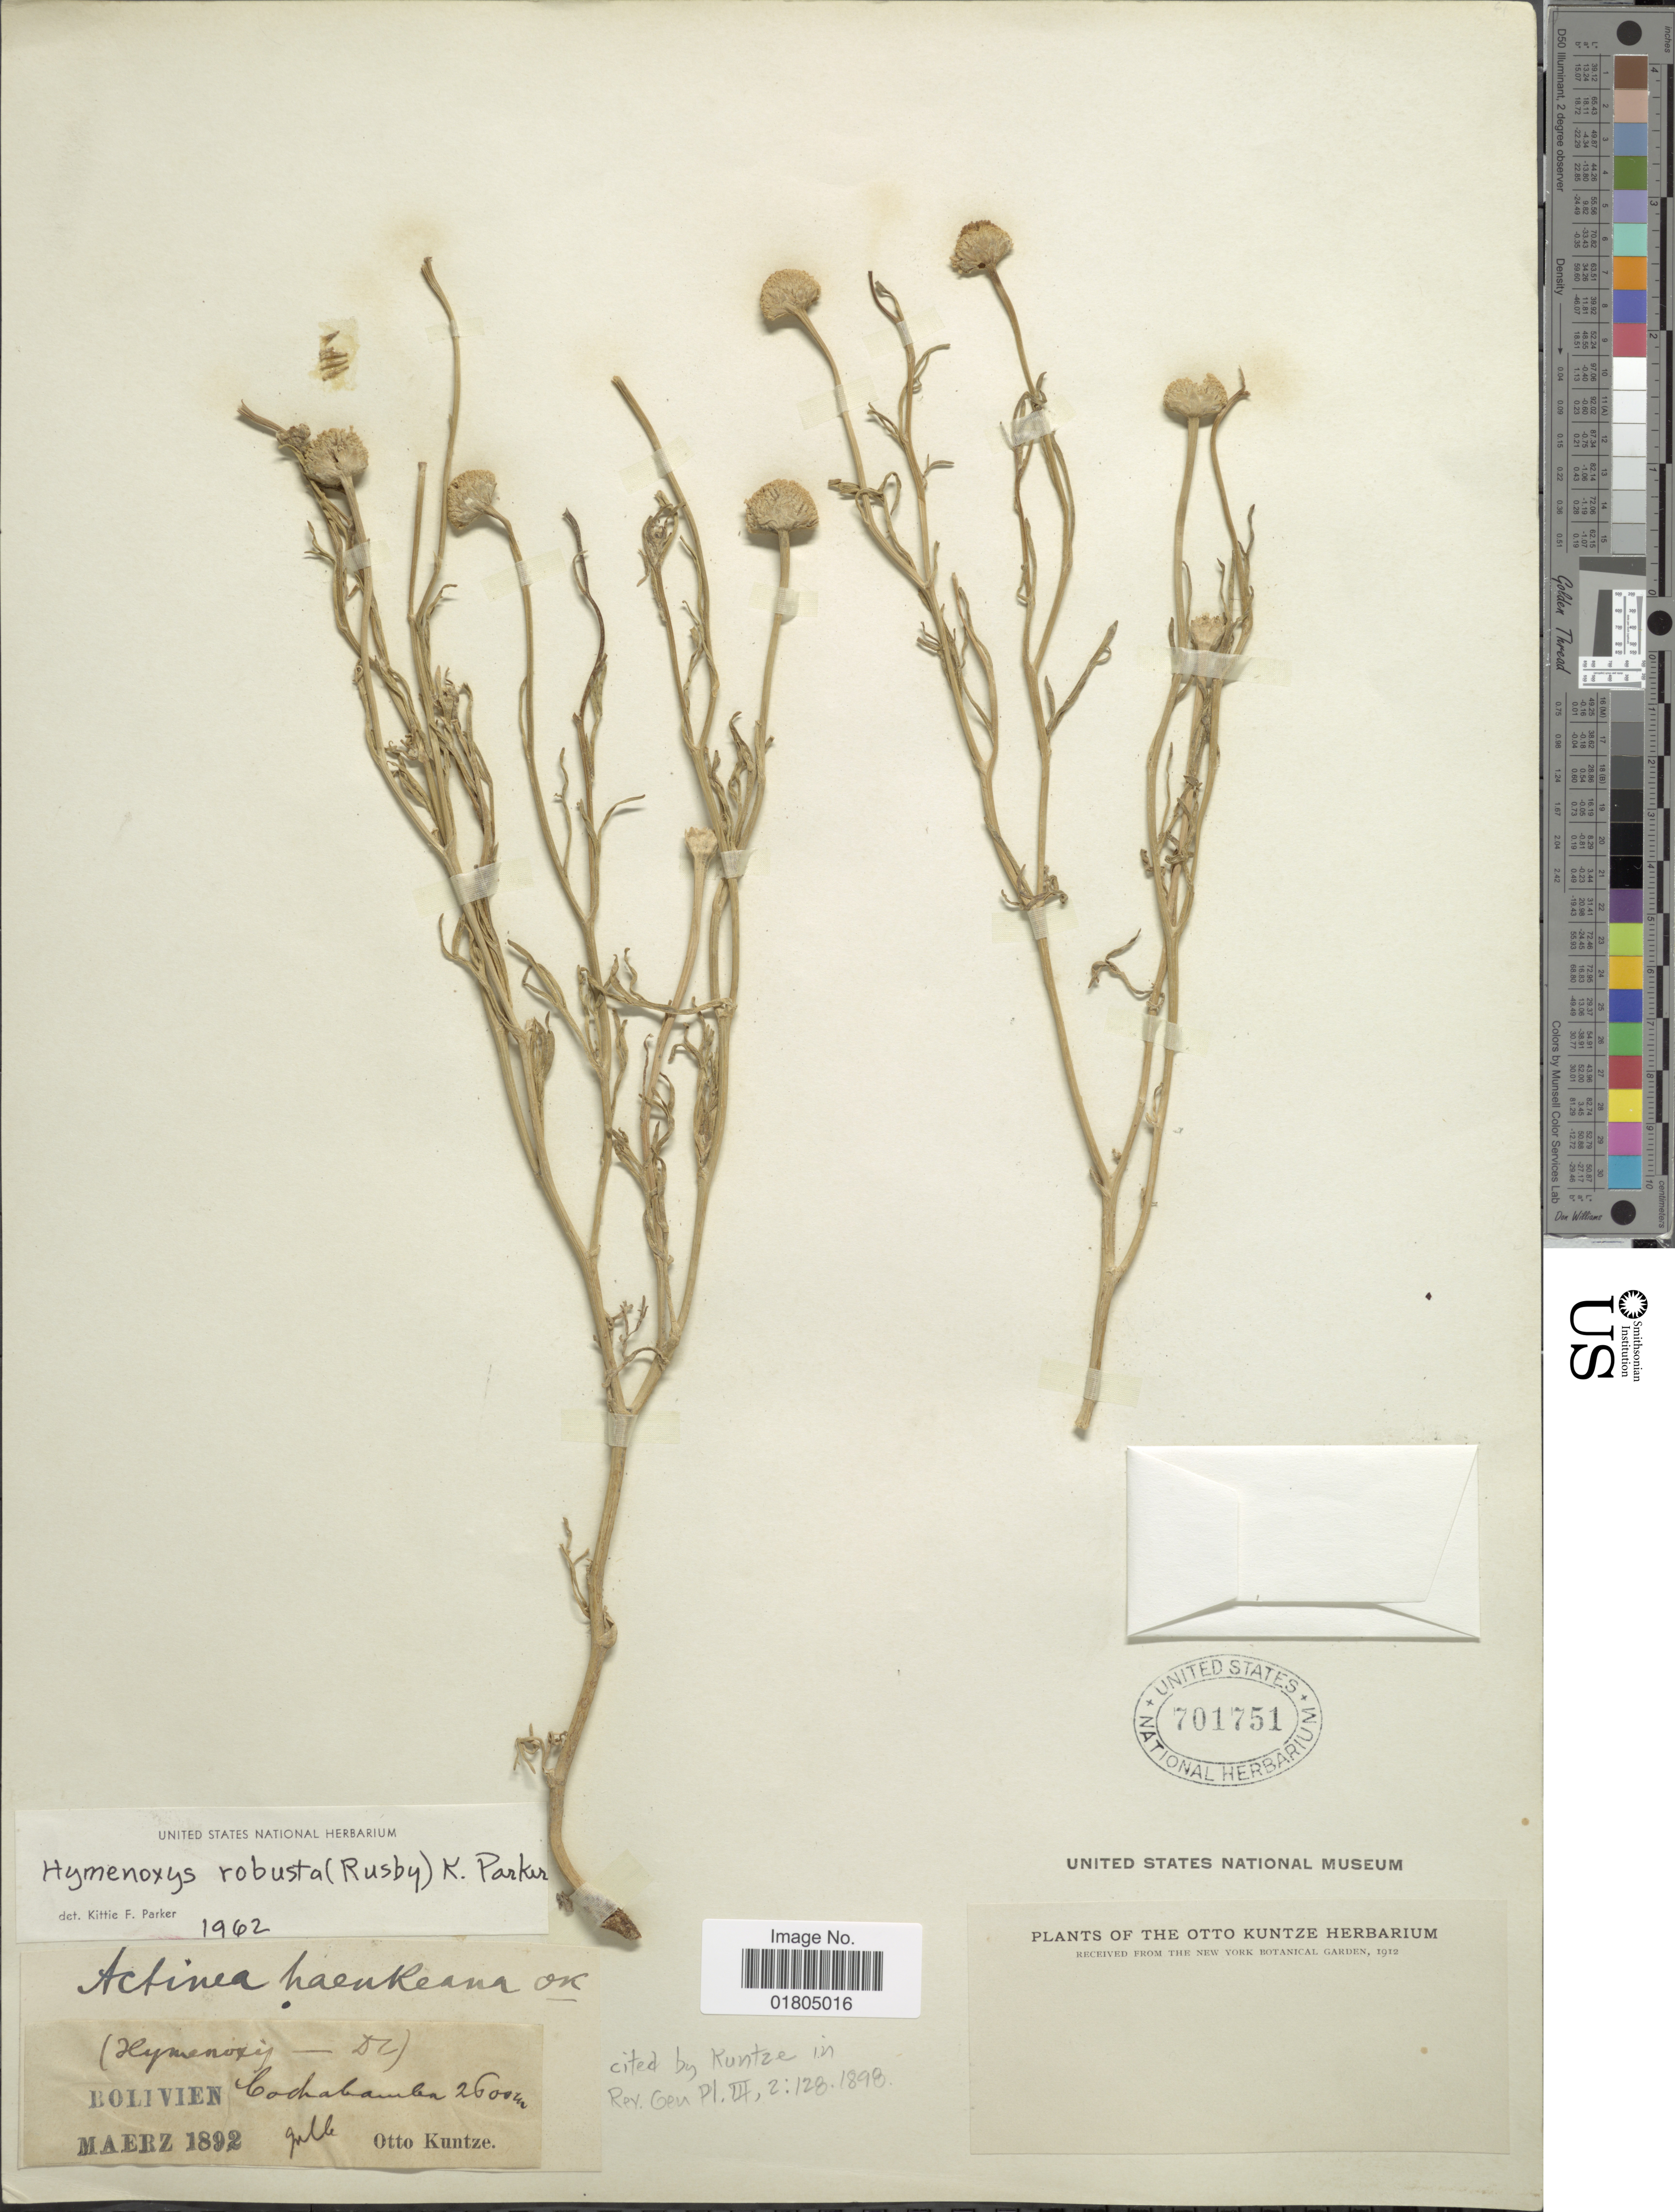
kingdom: Plantae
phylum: Tracheophyta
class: Magnoliopsida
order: Asterales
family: Asteraceae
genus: Hymenoxys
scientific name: Hymenoxys robusta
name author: (Rusby) K.F. Parker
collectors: C.E.O. Kuntze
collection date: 1892-03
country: Bolivia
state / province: Cochabamba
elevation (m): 2600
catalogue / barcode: US 701751